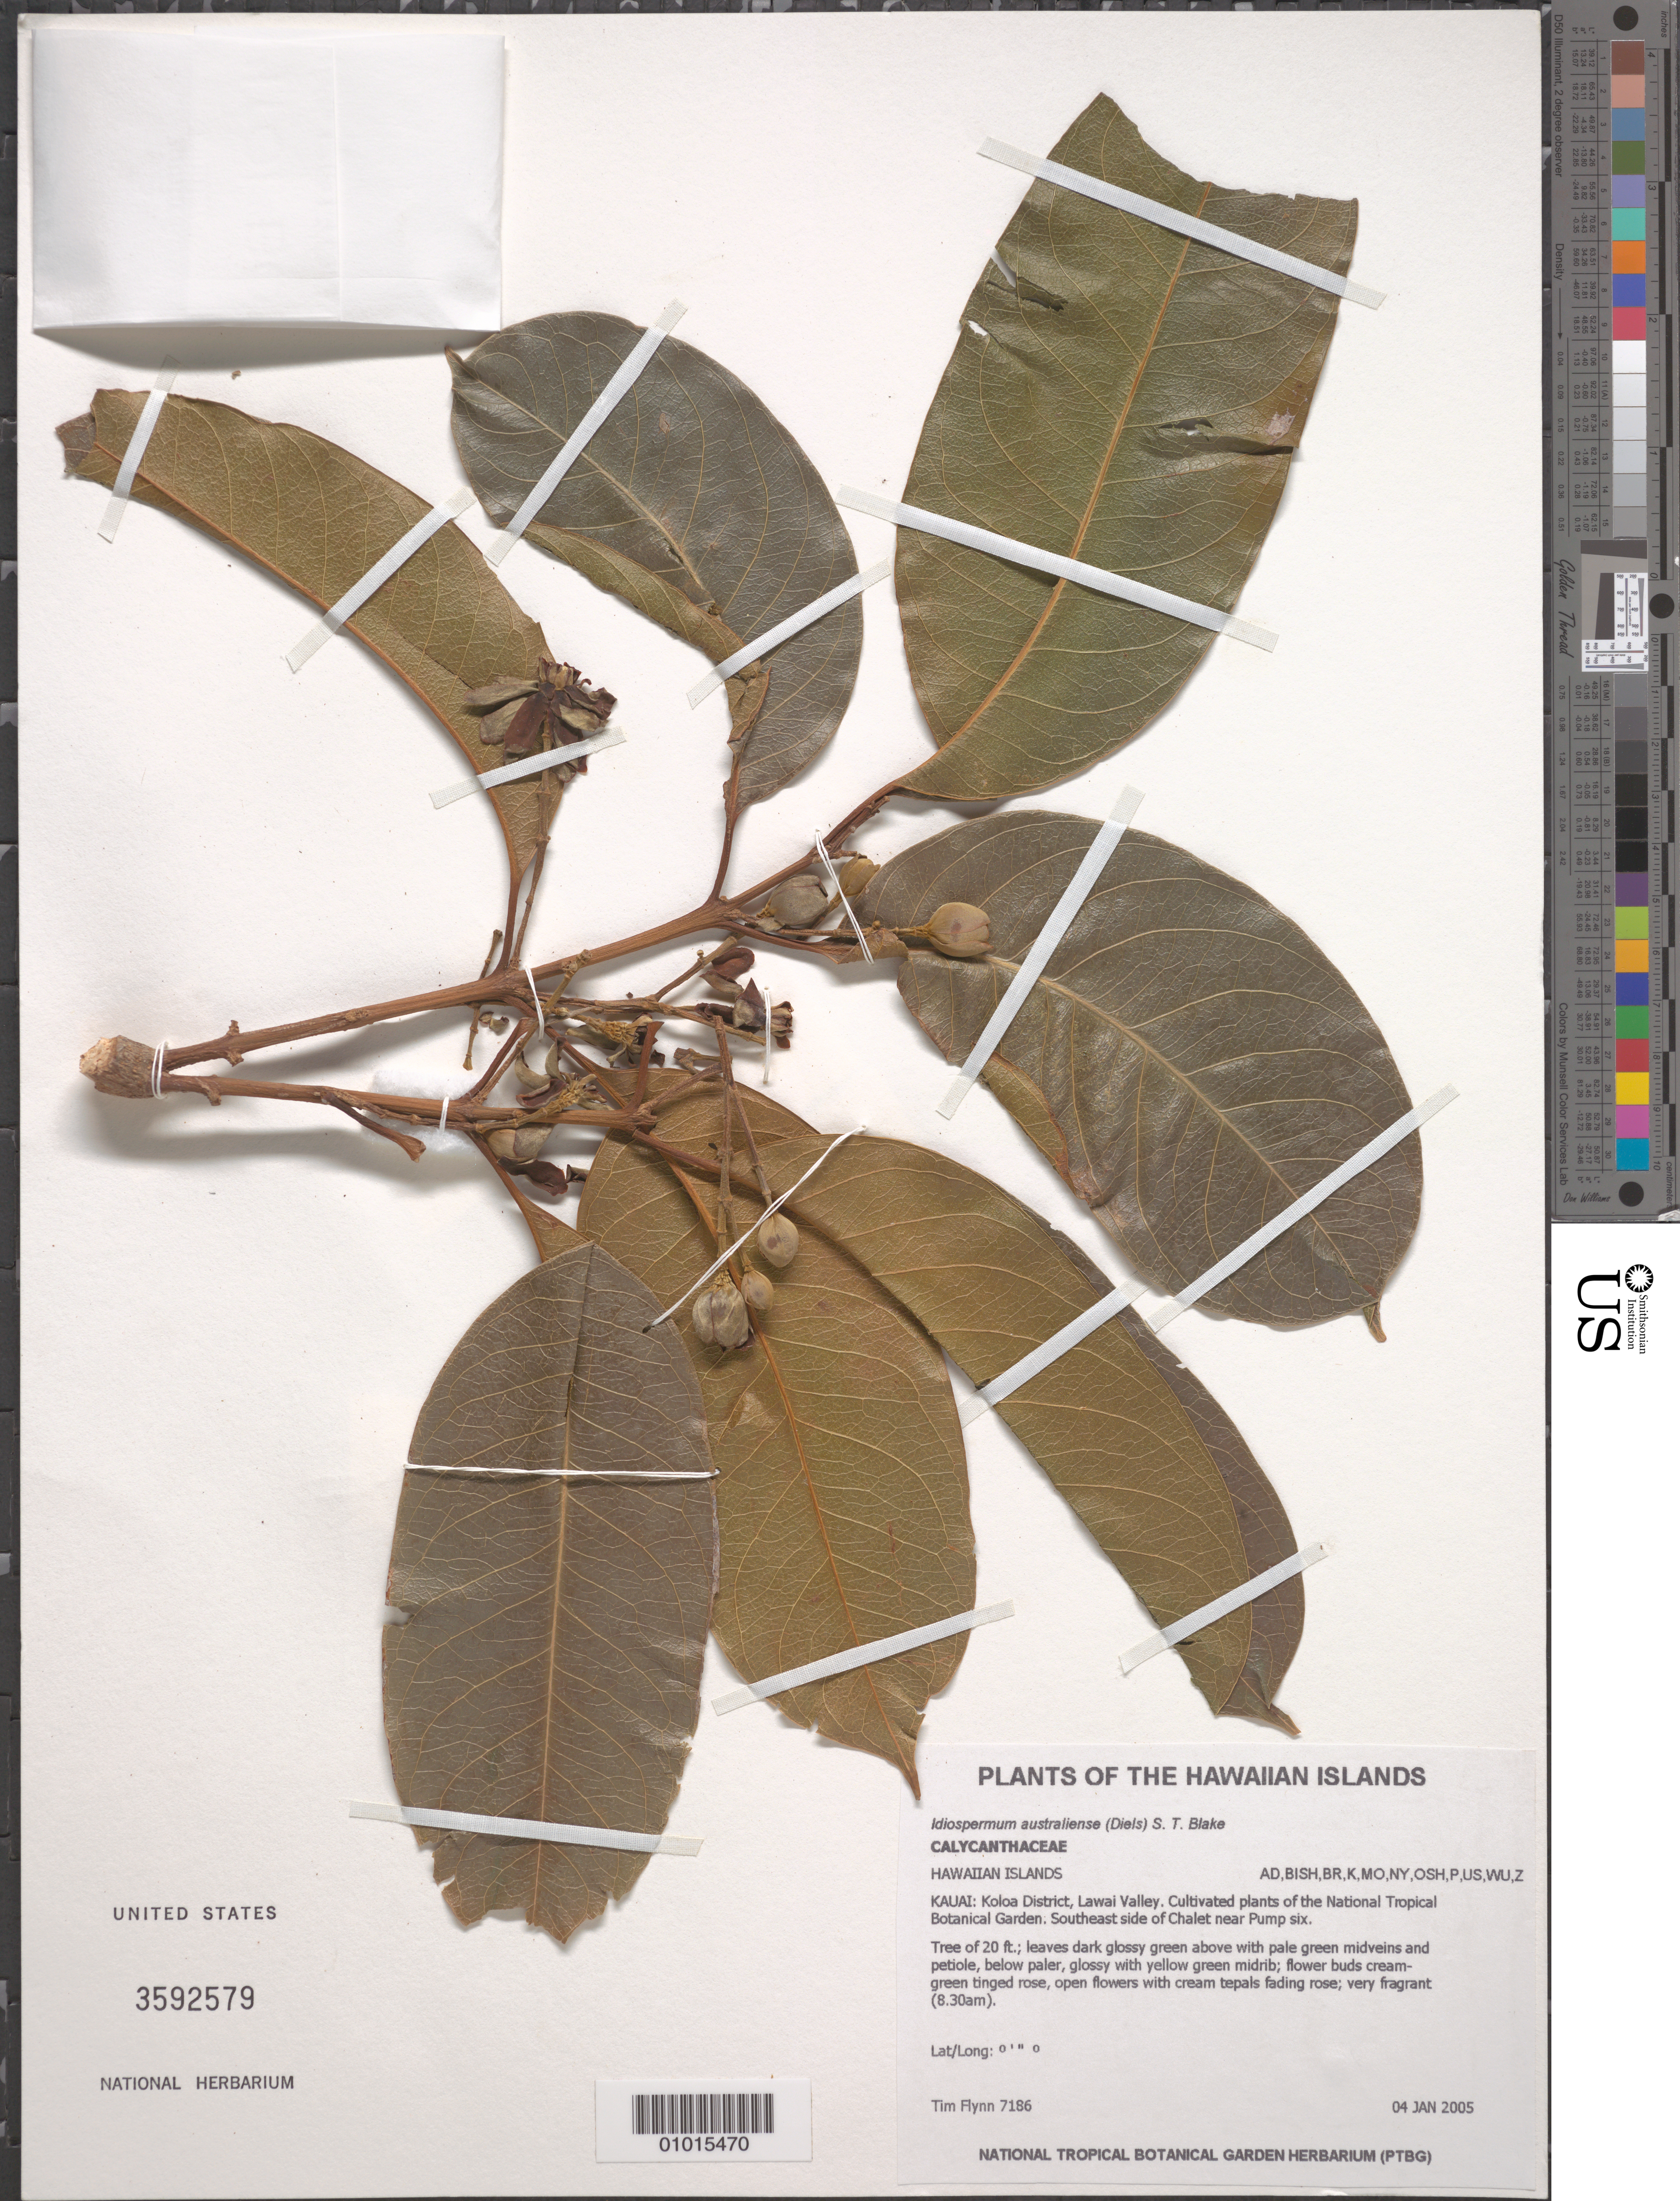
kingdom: Plantae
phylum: Tracheophyta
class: Magnoliopsida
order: Laurales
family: Calycanthaceae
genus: Idiospermum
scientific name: Idiospermum australiense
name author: (Diels) S.T. Blake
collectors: T. W. Flynn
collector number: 7186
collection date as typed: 4 Jan 2005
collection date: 2005-01-04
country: United States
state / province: Hawaii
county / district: Kauai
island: Kaua'i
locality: Koloa District, Lawai Valley. National Tropical Botanical Garden. SE side of Chalet near Pump 6.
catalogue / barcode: US 3592579